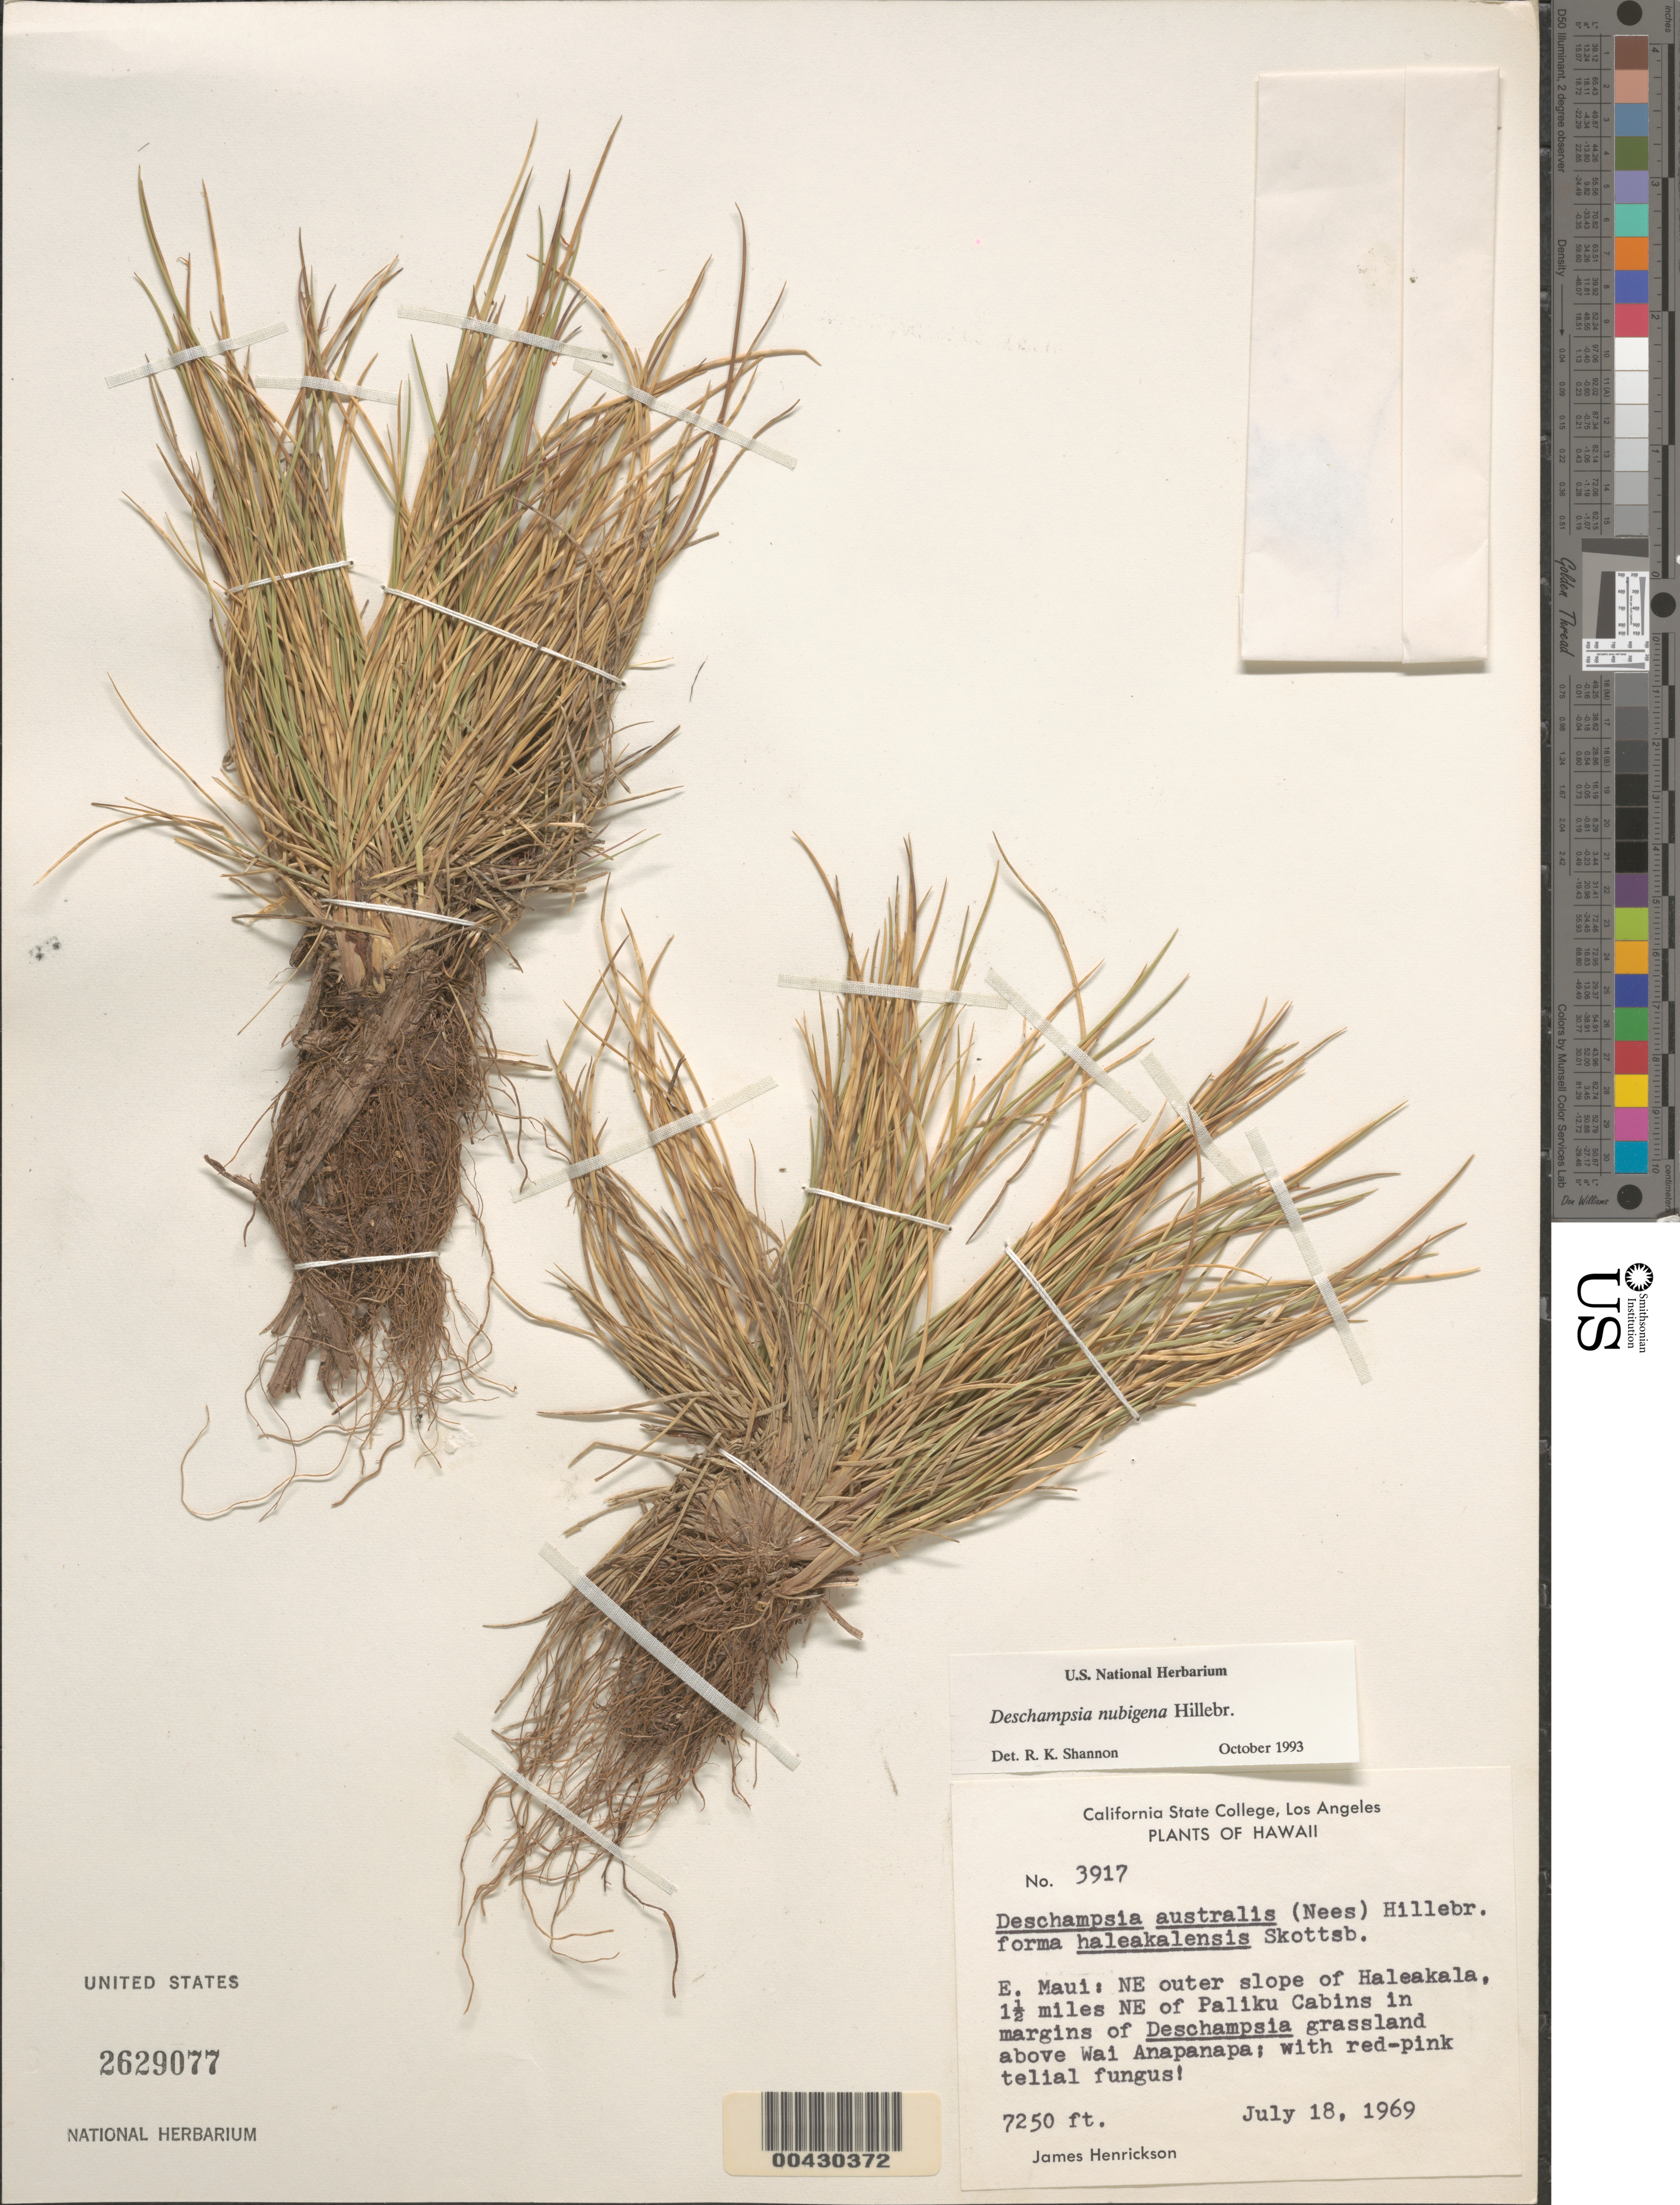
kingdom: Plantae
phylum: Tracheophyta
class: Liliopsida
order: Poales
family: Poaceae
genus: Deschampsia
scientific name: Deschampsia nubigena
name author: Hillebr.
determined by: Shannon, R. K., (UNITED STATES)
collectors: J. S. Henrickson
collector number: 3917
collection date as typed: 18 Jul 1969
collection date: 1969-07-18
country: United States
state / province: Hawaii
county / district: Maui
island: Maui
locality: E Maui: NE outer slope of Haleakala, 1.5 mi NE of Paliku Cabins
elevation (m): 2210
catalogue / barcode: US 2629077